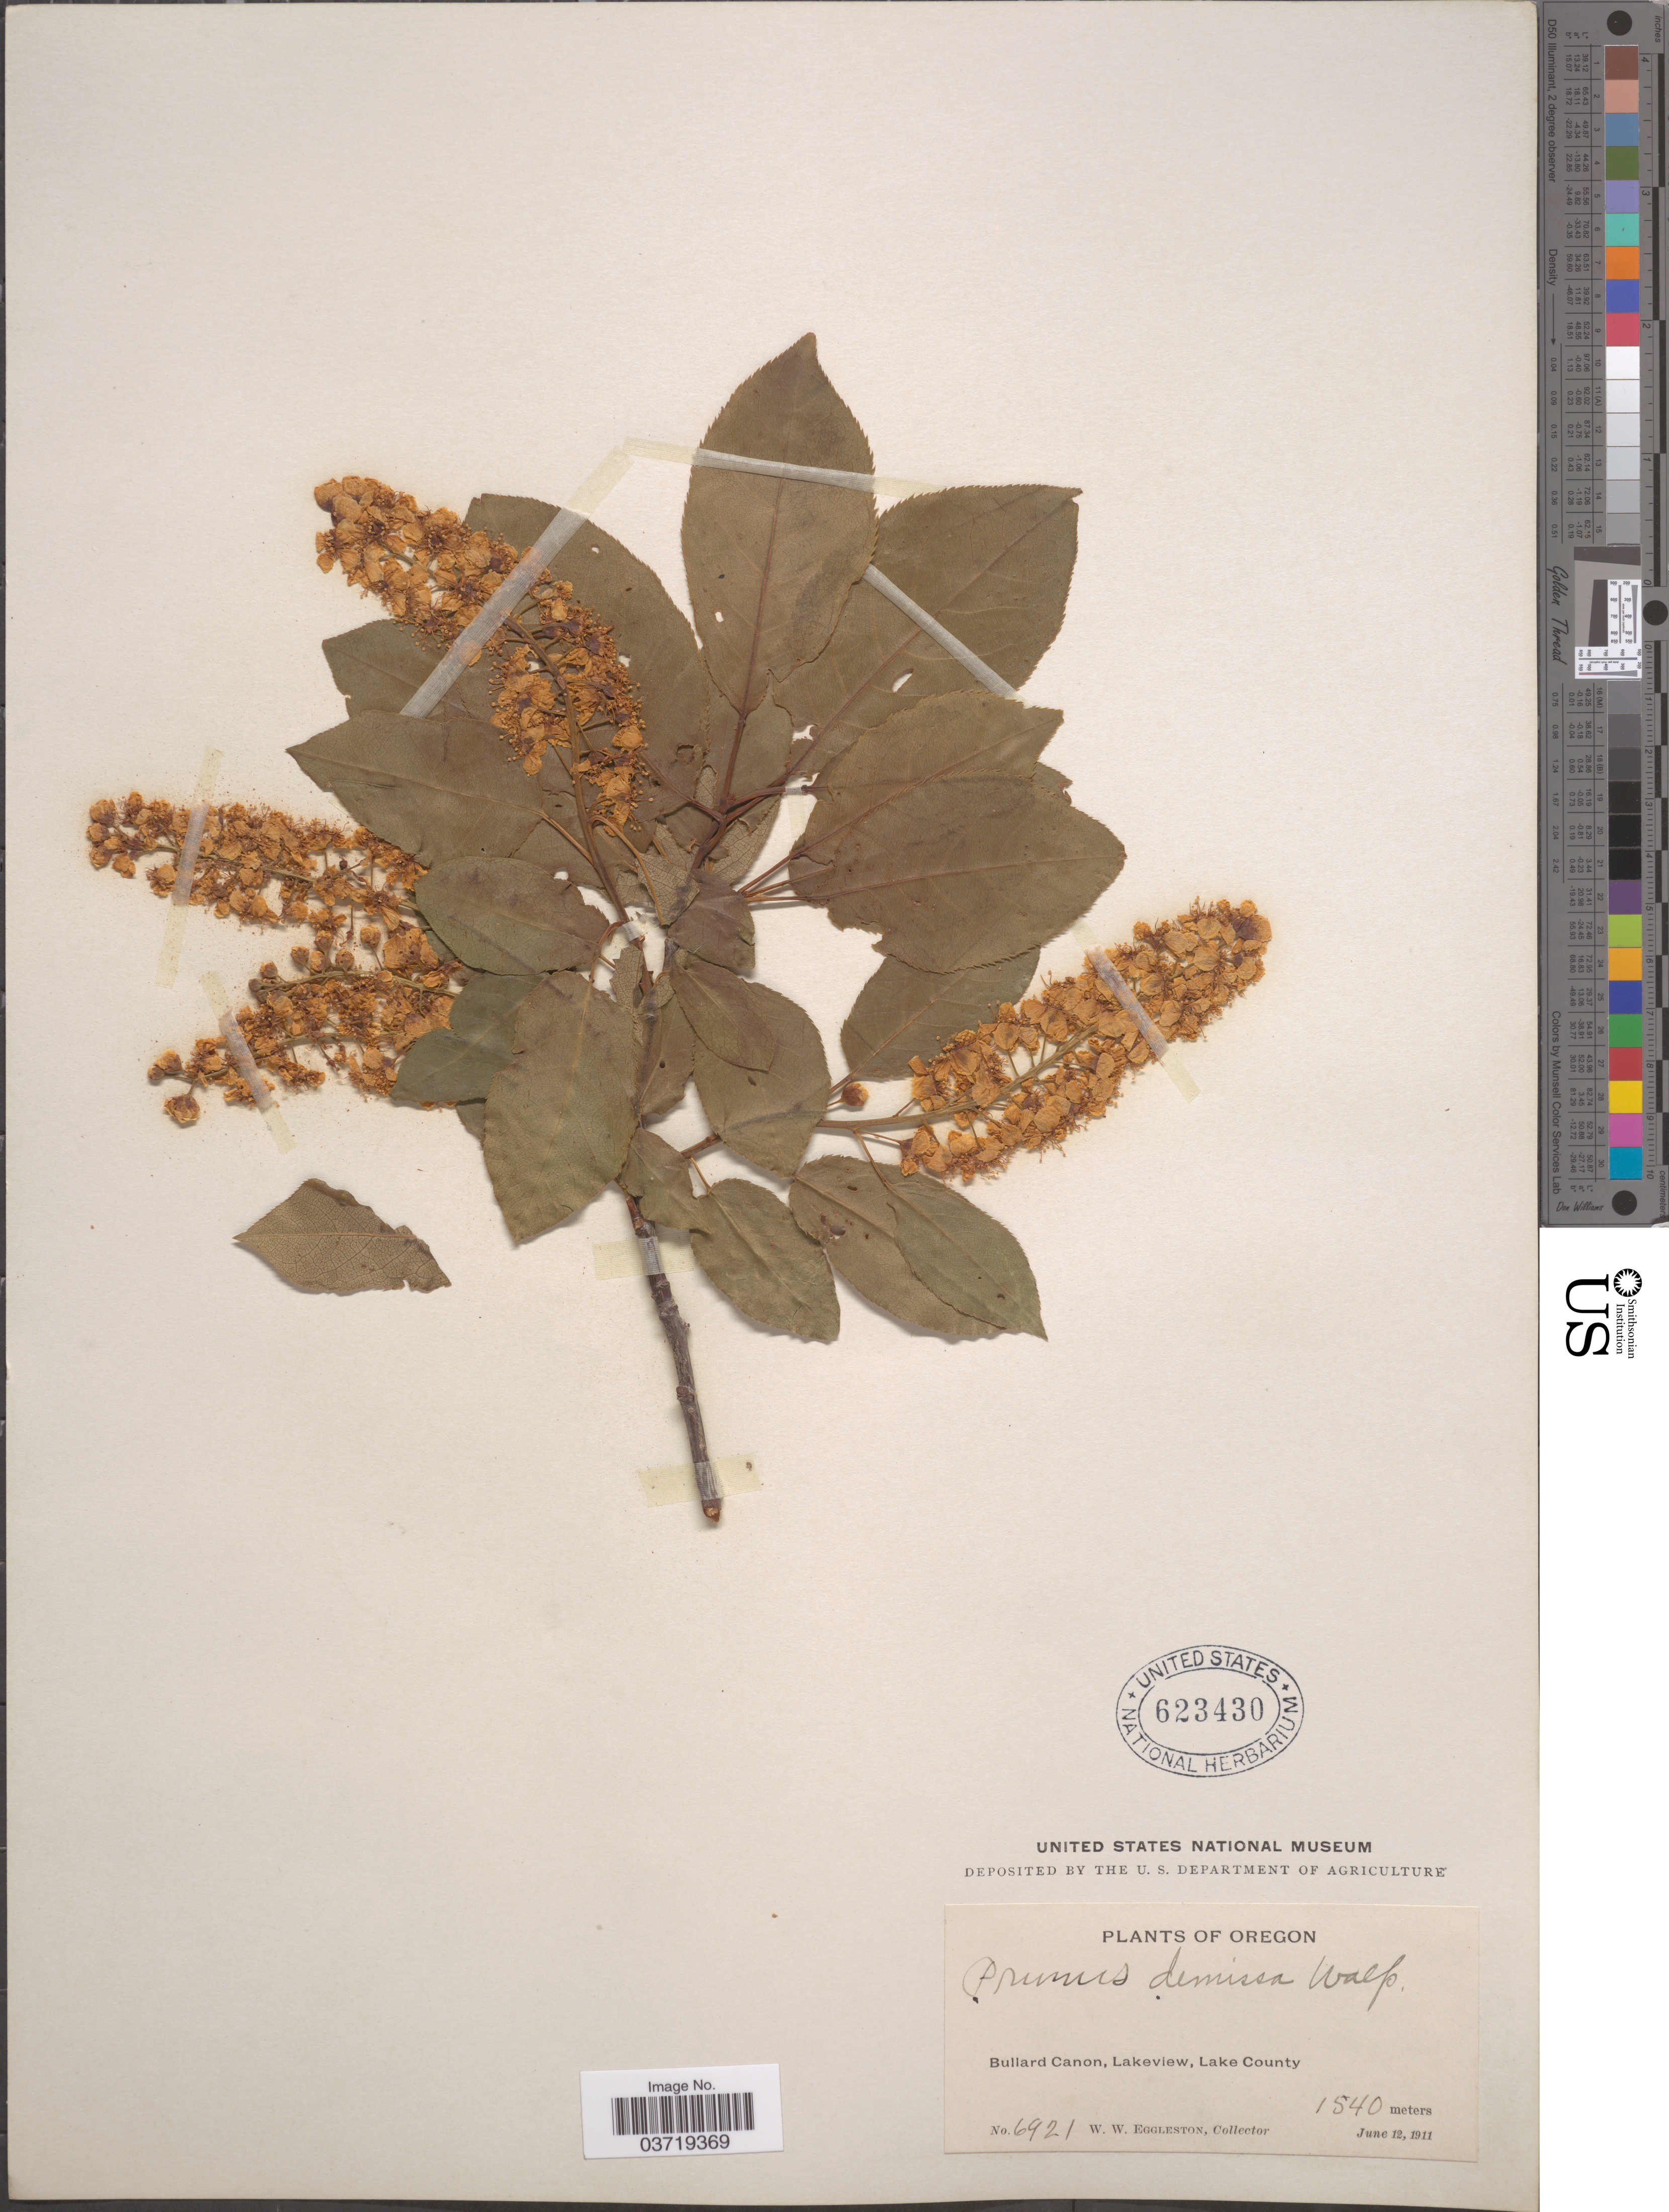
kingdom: Plantae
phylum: Tracheophyta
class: Magnoliopsida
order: Rosales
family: Rosaceae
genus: Prunus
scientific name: Prunus virginiana var. demissa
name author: (Nutt.) Torr.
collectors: W. W. Eggleston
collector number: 6921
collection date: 1911-06-12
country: United States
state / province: Oregon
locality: Bullard Canon, Lakeview, Lake County.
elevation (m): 1540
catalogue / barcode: US 623430